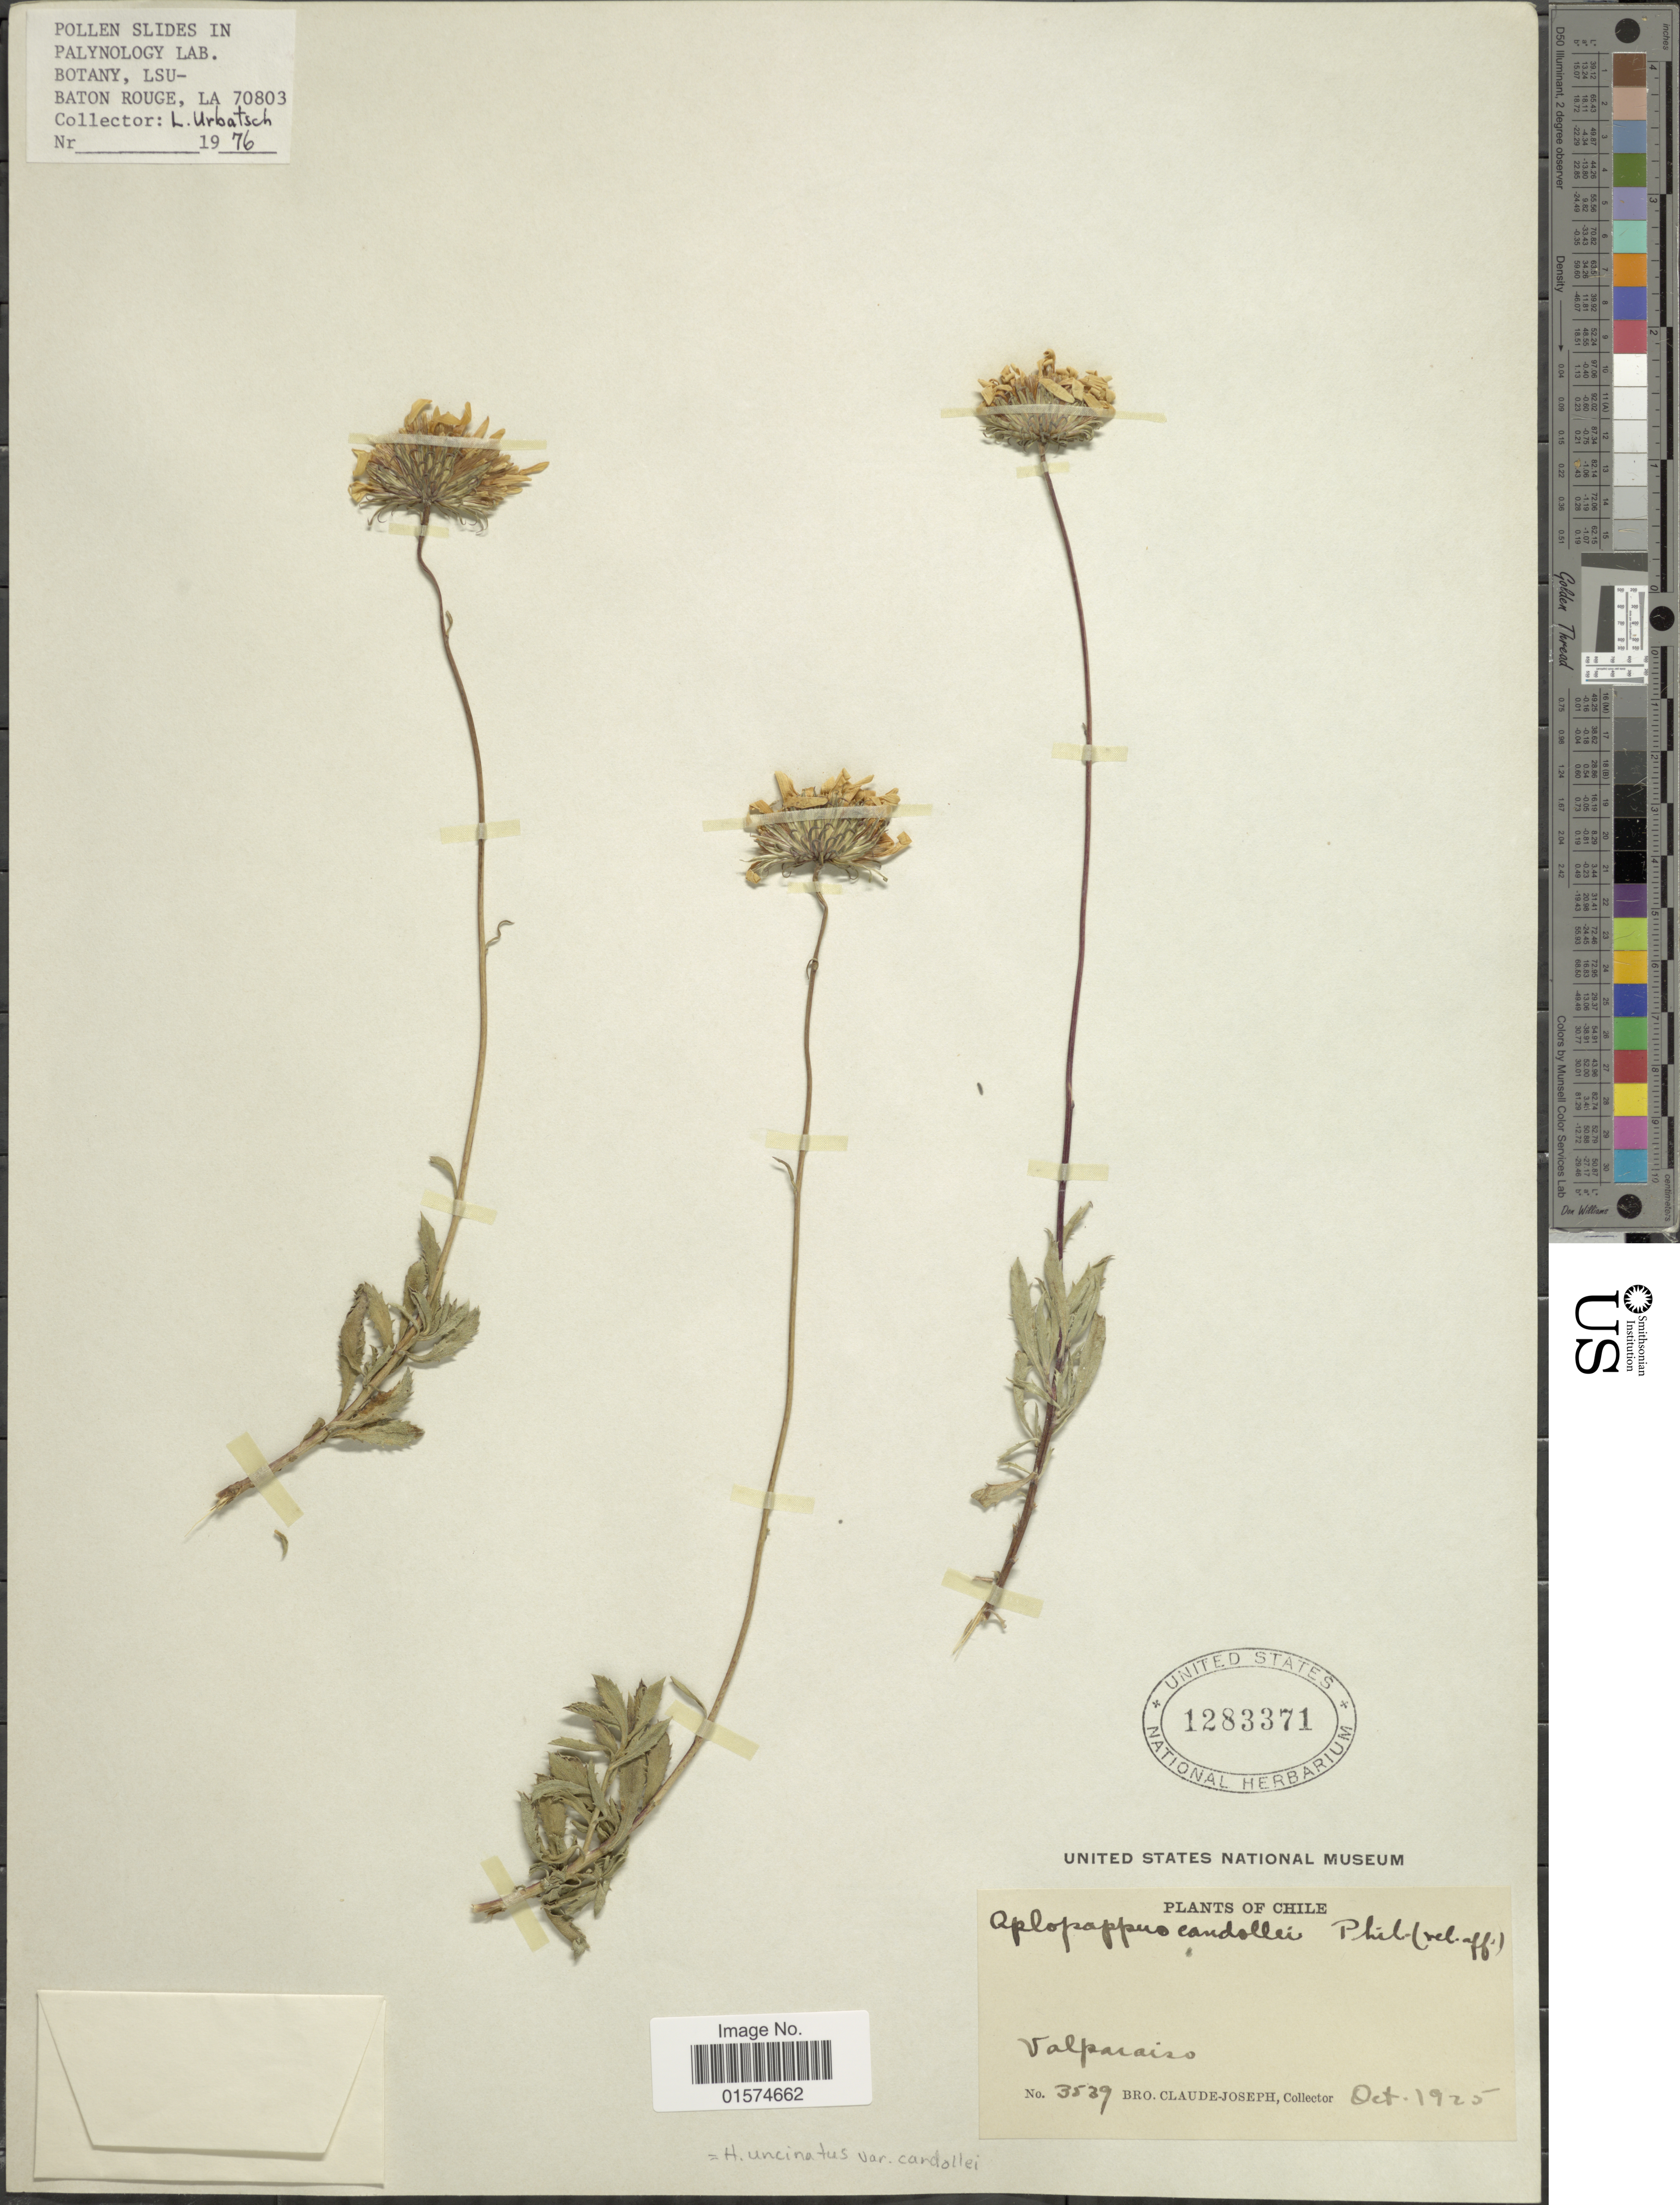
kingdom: Plantae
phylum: Tracheophyta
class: Magnoliopsida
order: Asterales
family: Asteraceae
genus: Haplopappus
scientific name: Haplopappus uncinatus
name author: Phil.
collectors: Bro. Claude-Joseph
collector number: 3539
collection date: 1925-10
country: Chile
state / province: Valparaíso (V)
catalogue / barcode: US 1283371